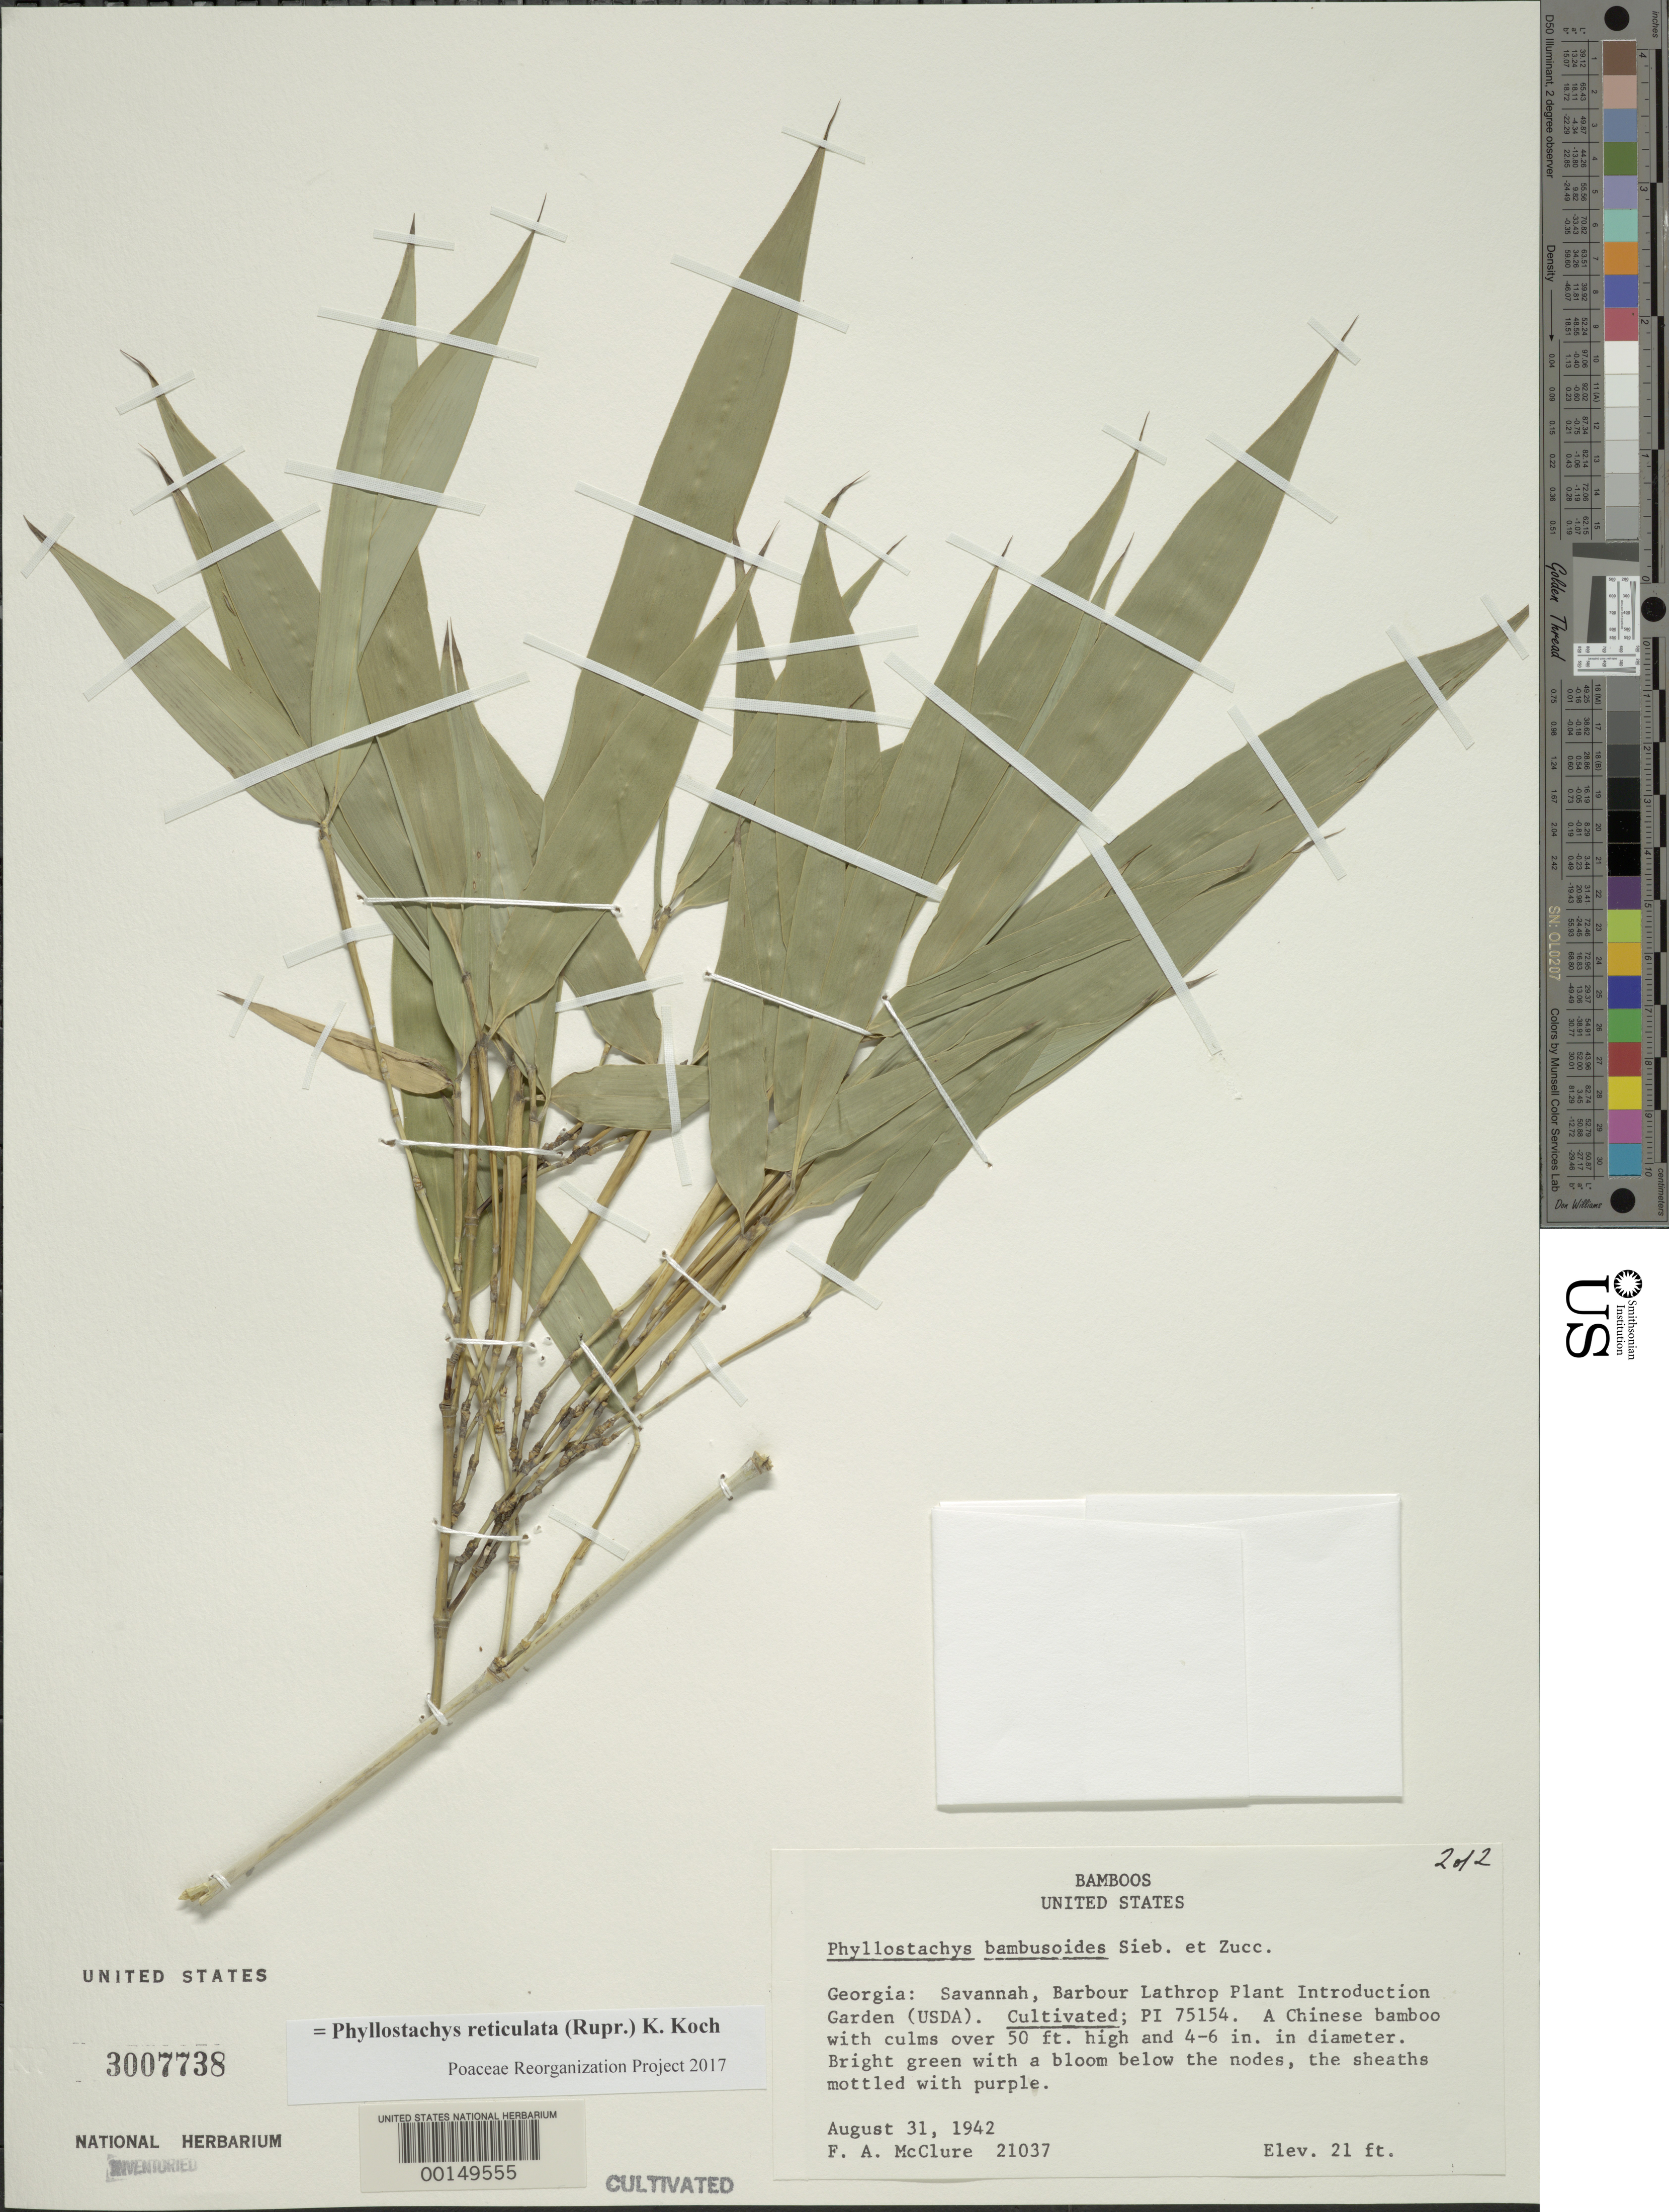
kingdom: Plantae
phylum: Tracheophyta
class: Liliopsida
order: Poales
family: Poaceae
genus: Phyllostachys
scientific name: Phyllostachys reticulata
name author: (Rupr.) K. Koch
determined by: Poaceae Reorganization Project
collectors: F. A. McClure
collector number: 21037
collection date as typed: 31 Aug 1942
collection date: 1942-08-31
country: United States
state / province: Georgia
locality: Savannah, barbour lathrop p.i. garden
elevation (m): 6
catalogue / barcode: US 3007738